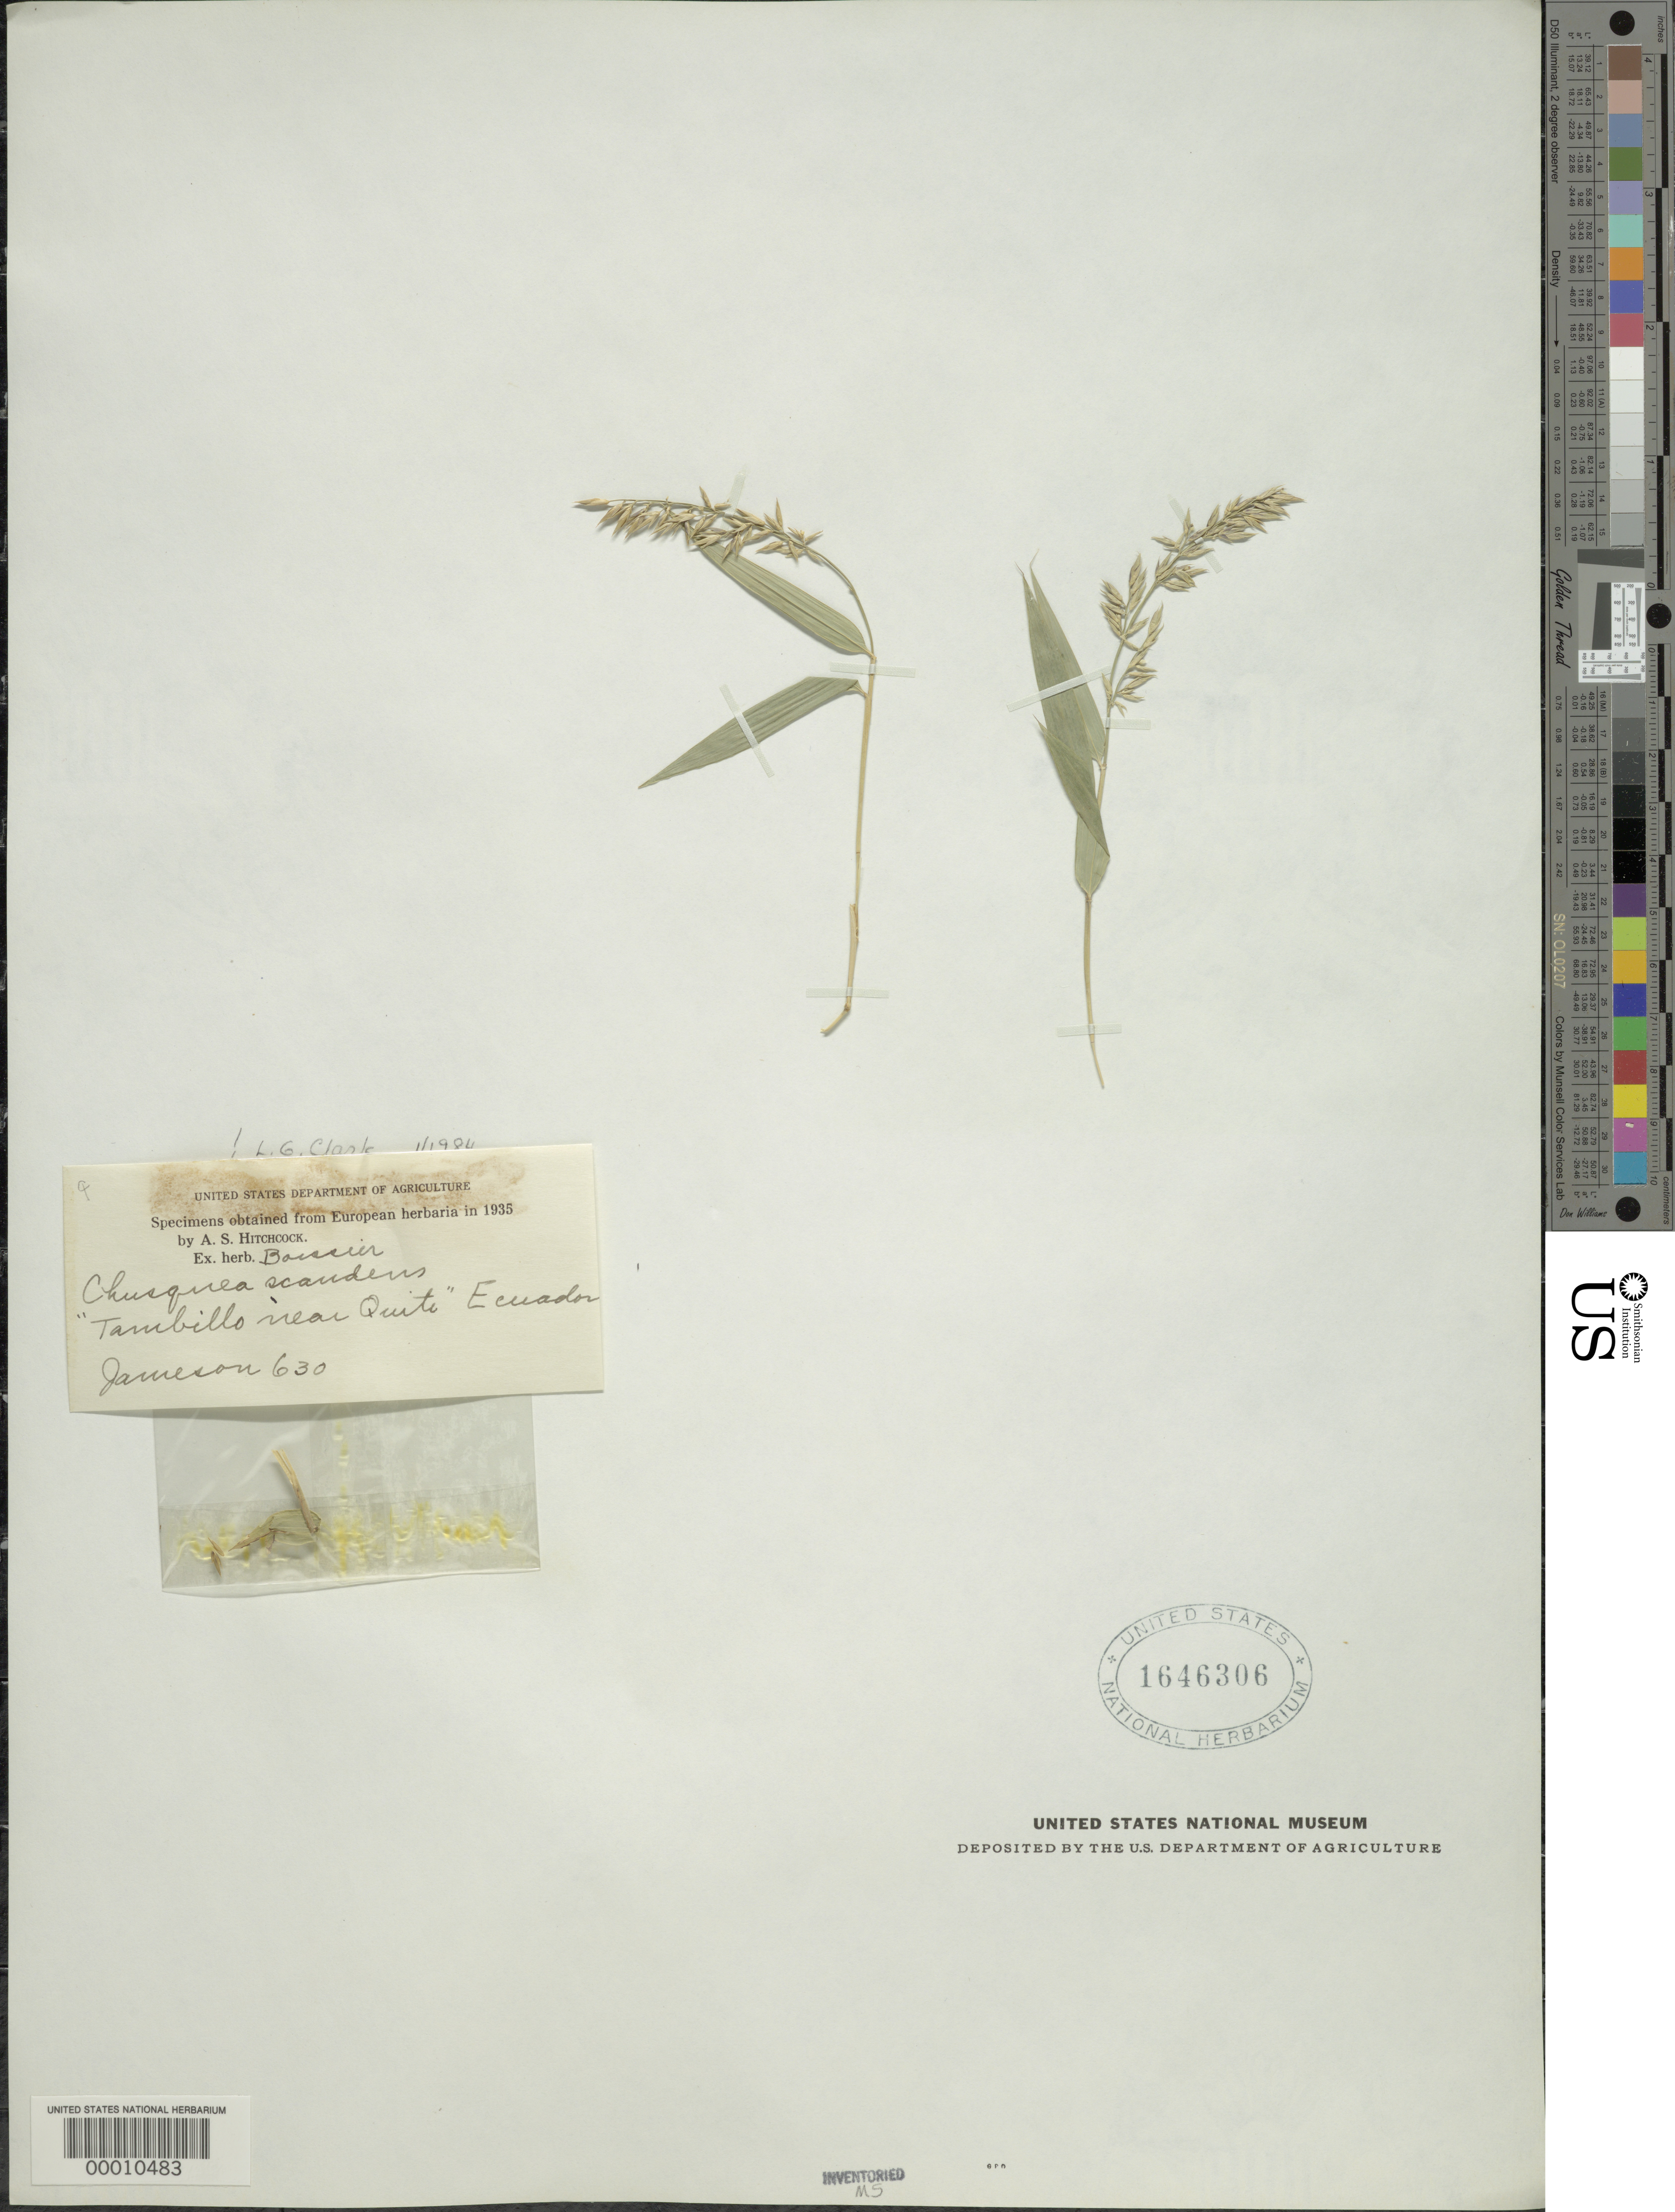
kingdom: Plantae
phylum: Tracheophyta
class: Liliopsida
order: Poales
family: Poaceae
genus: Chusquea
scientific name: Chusquea scandens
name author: Kunth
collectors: W. Jameson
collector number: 630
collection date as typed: Jul 1846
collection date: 1846-07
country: Ecuador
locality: Tambillo near quito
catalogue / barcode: US 1646306